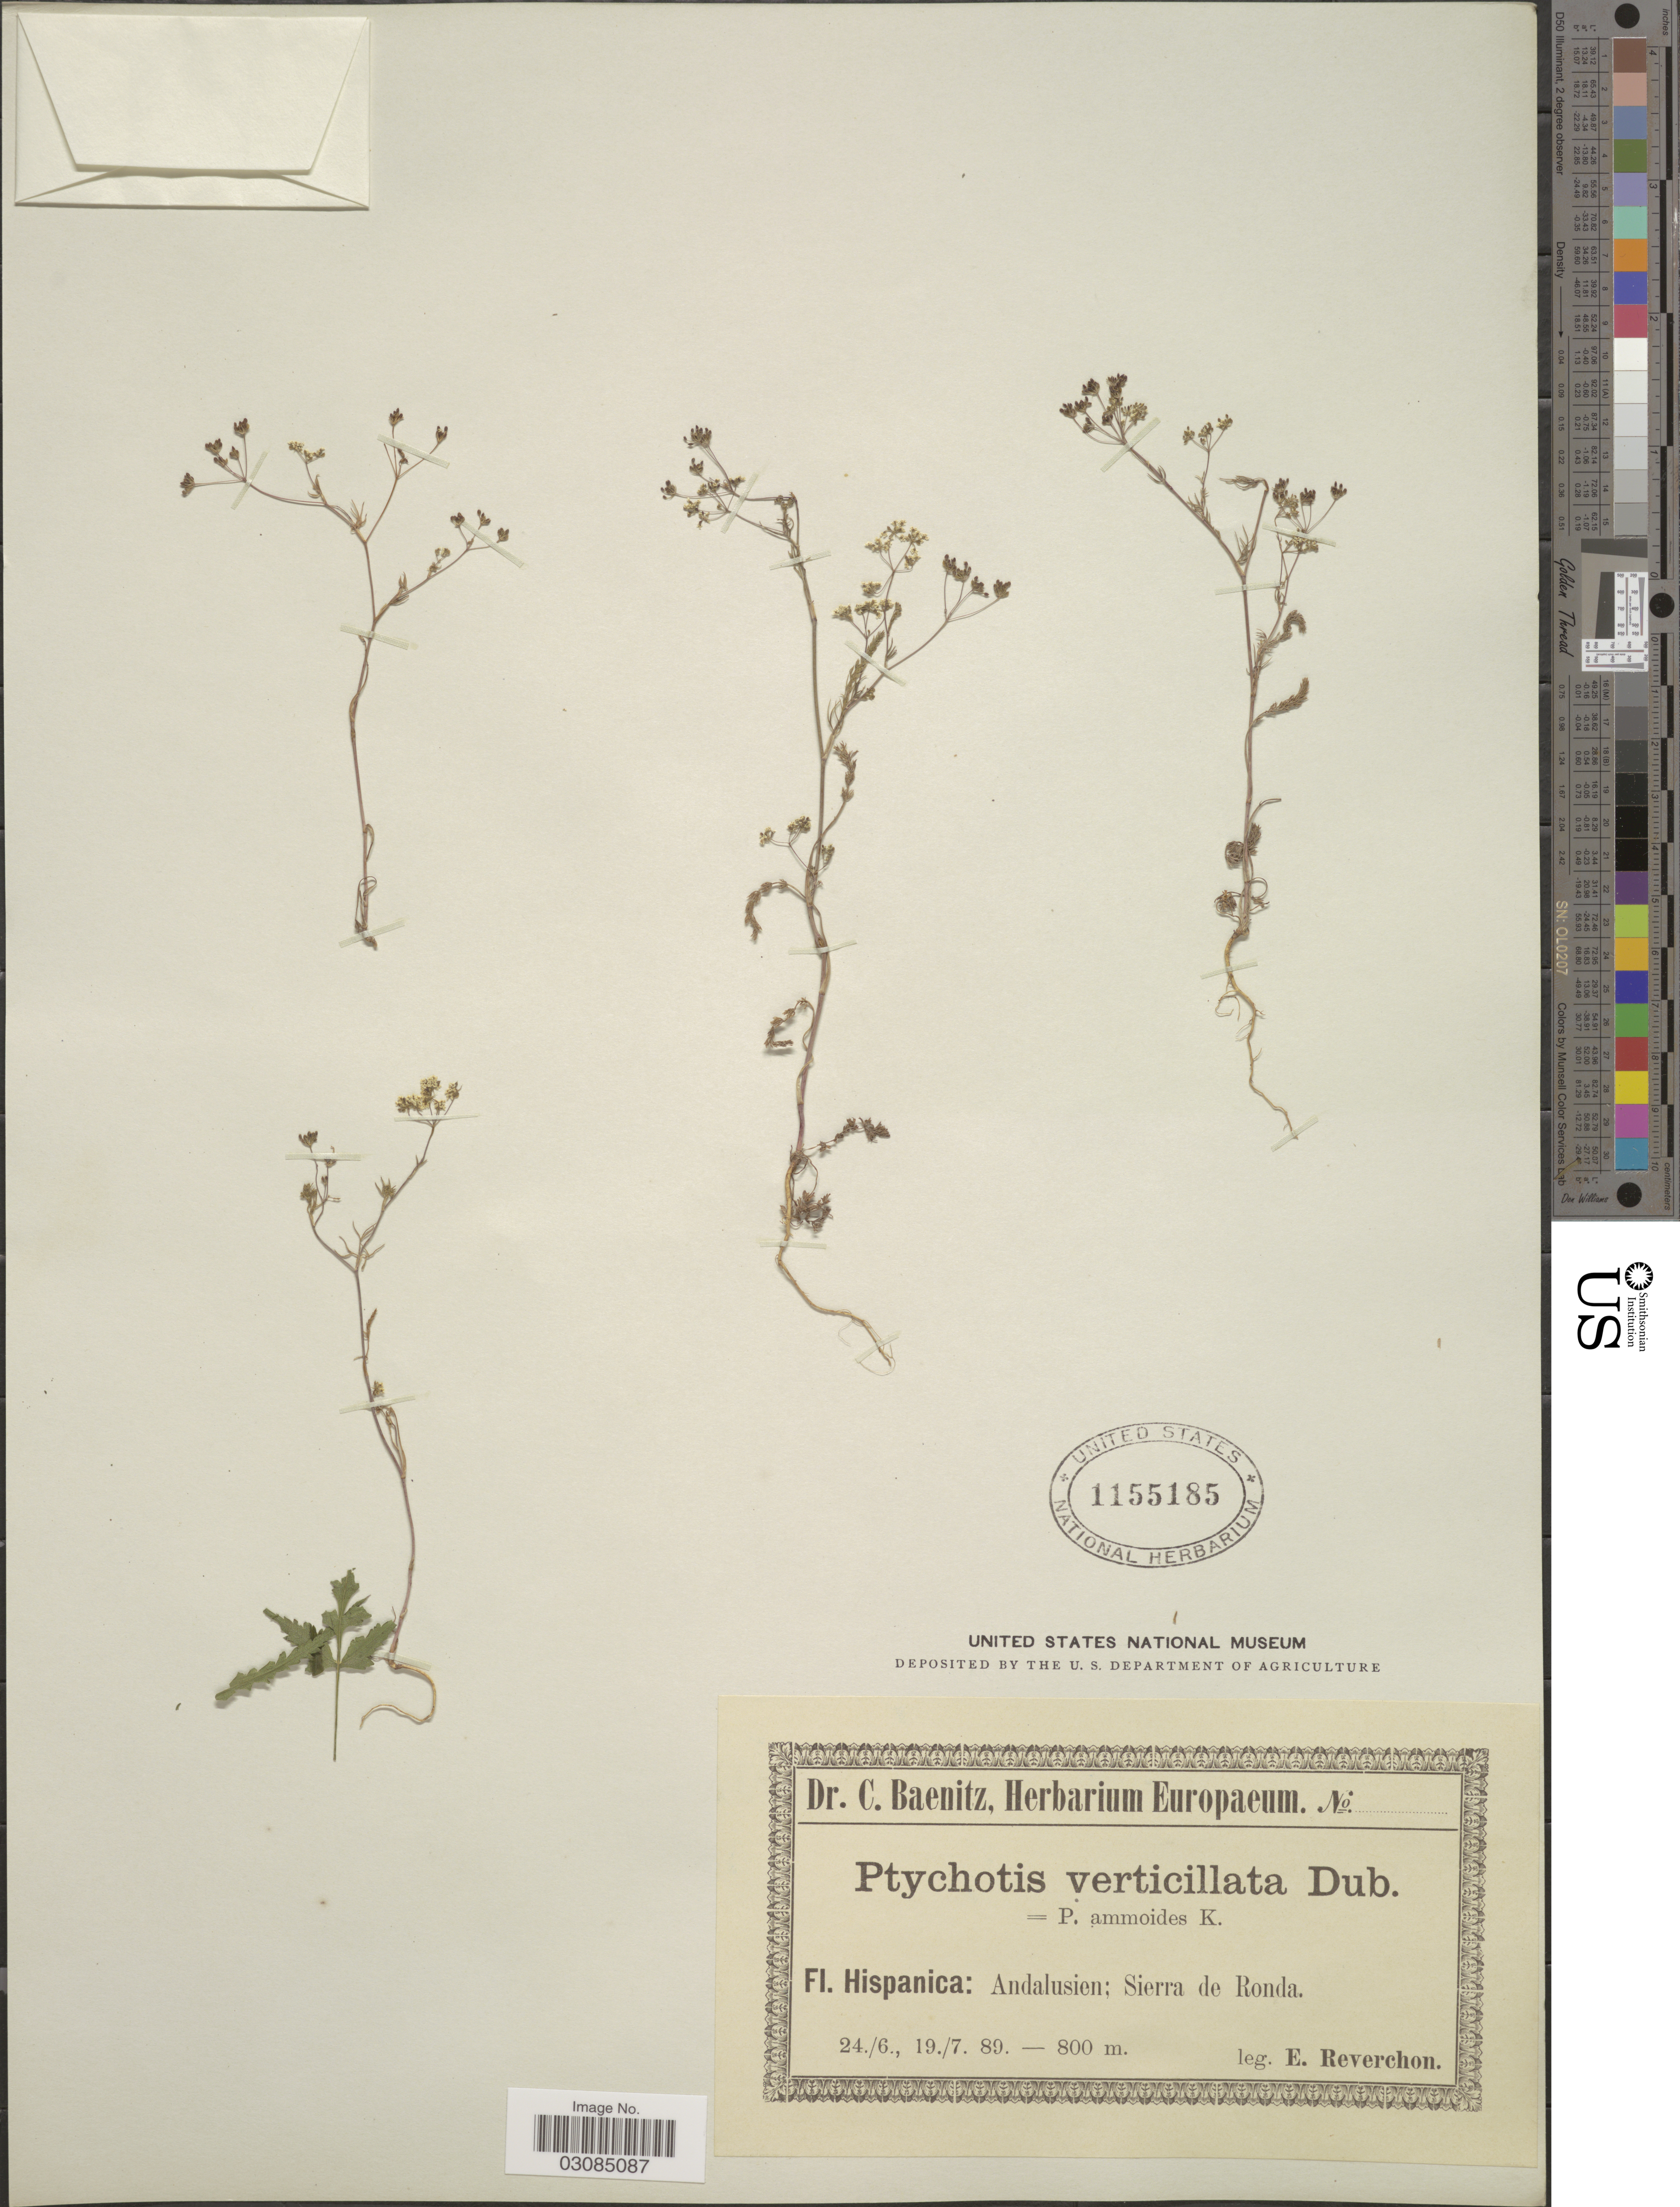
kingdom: Plantae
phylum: Tracheophyta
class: Magnoliopsida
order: Apiales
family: Apiaceae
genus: Ptychotis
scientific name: Ptychotis verticillata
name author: Duby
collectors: E. Reverchon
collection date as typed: Transcribed d/m/y: 24/6/89 to 19/7/89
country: Spain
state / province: Andalucía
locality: Hispanica: Andalusien; Sierra de Ronda.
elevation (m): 800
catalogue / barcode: US 1155185